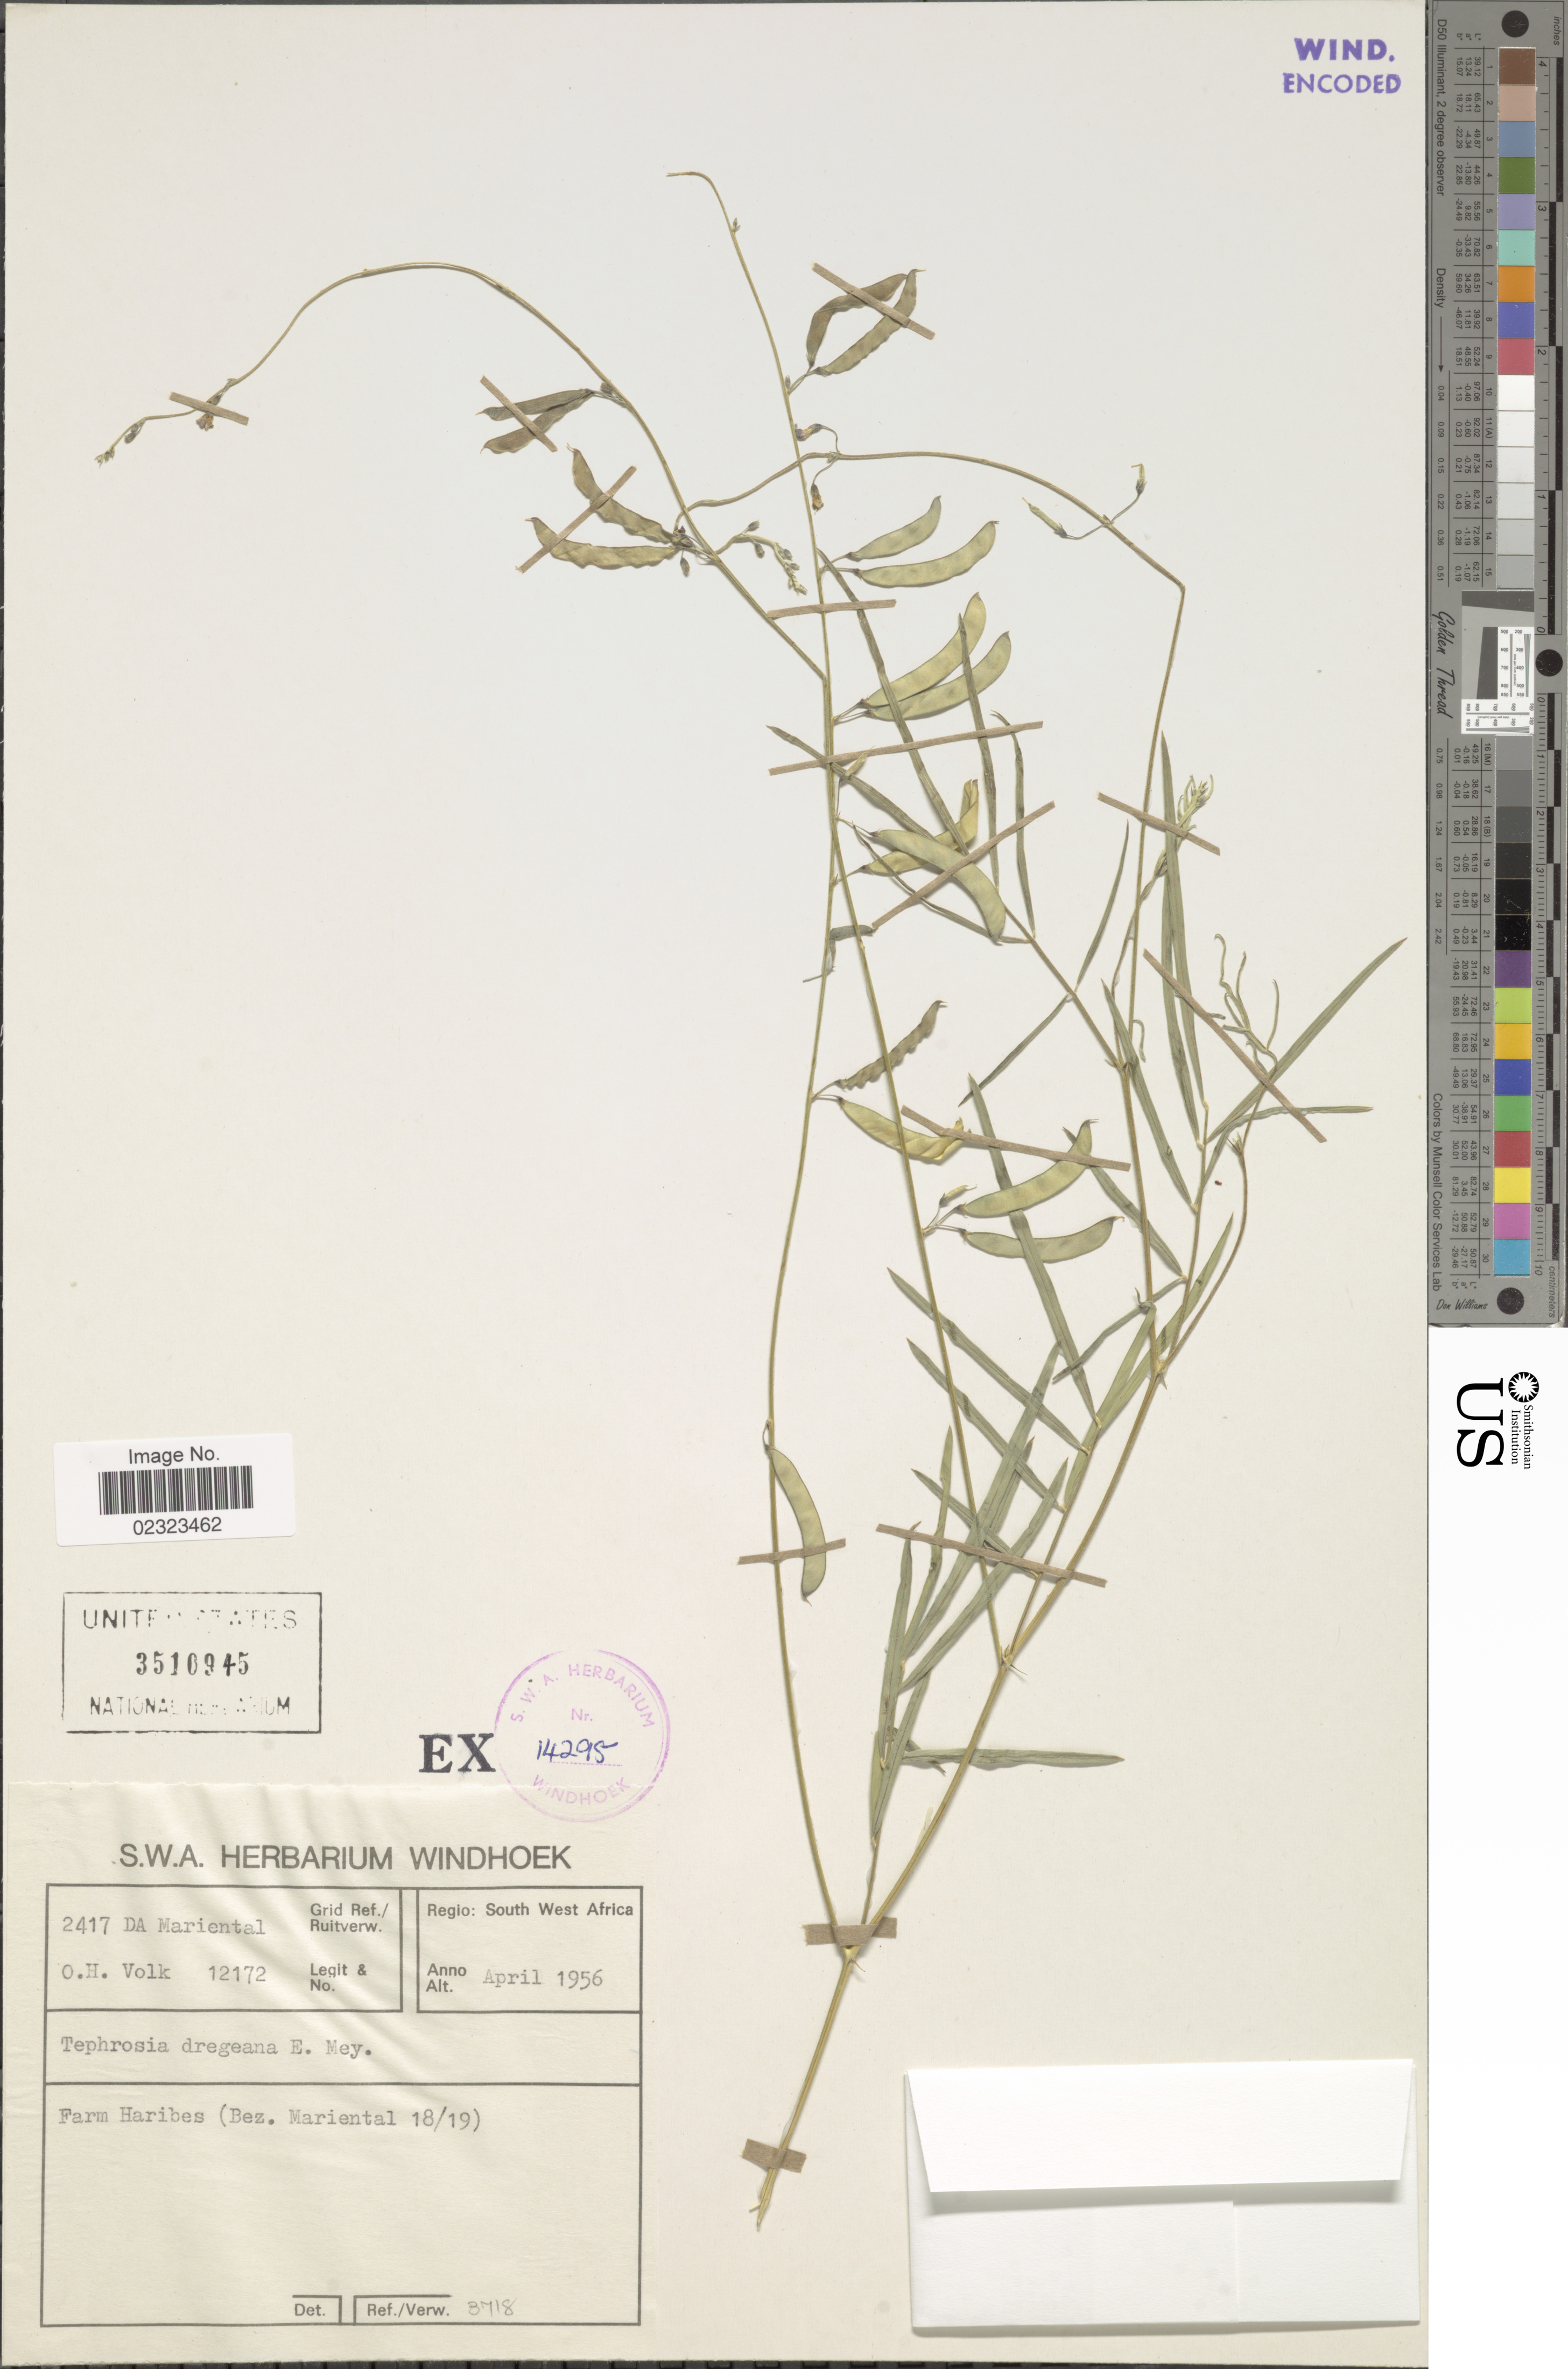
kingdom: Plantae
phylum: Tracheophyta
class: Magnoliopsida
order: Fabales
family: Fabaceae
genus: Tephrosia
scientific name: Tephrosia dregeana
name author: E. Mey.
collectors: O. Volk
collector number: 12172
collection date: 1956-04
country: Namibia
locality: South-West Africa, Farm Haribes (Bez. Mariental 18/19).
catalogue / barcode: US 3510945